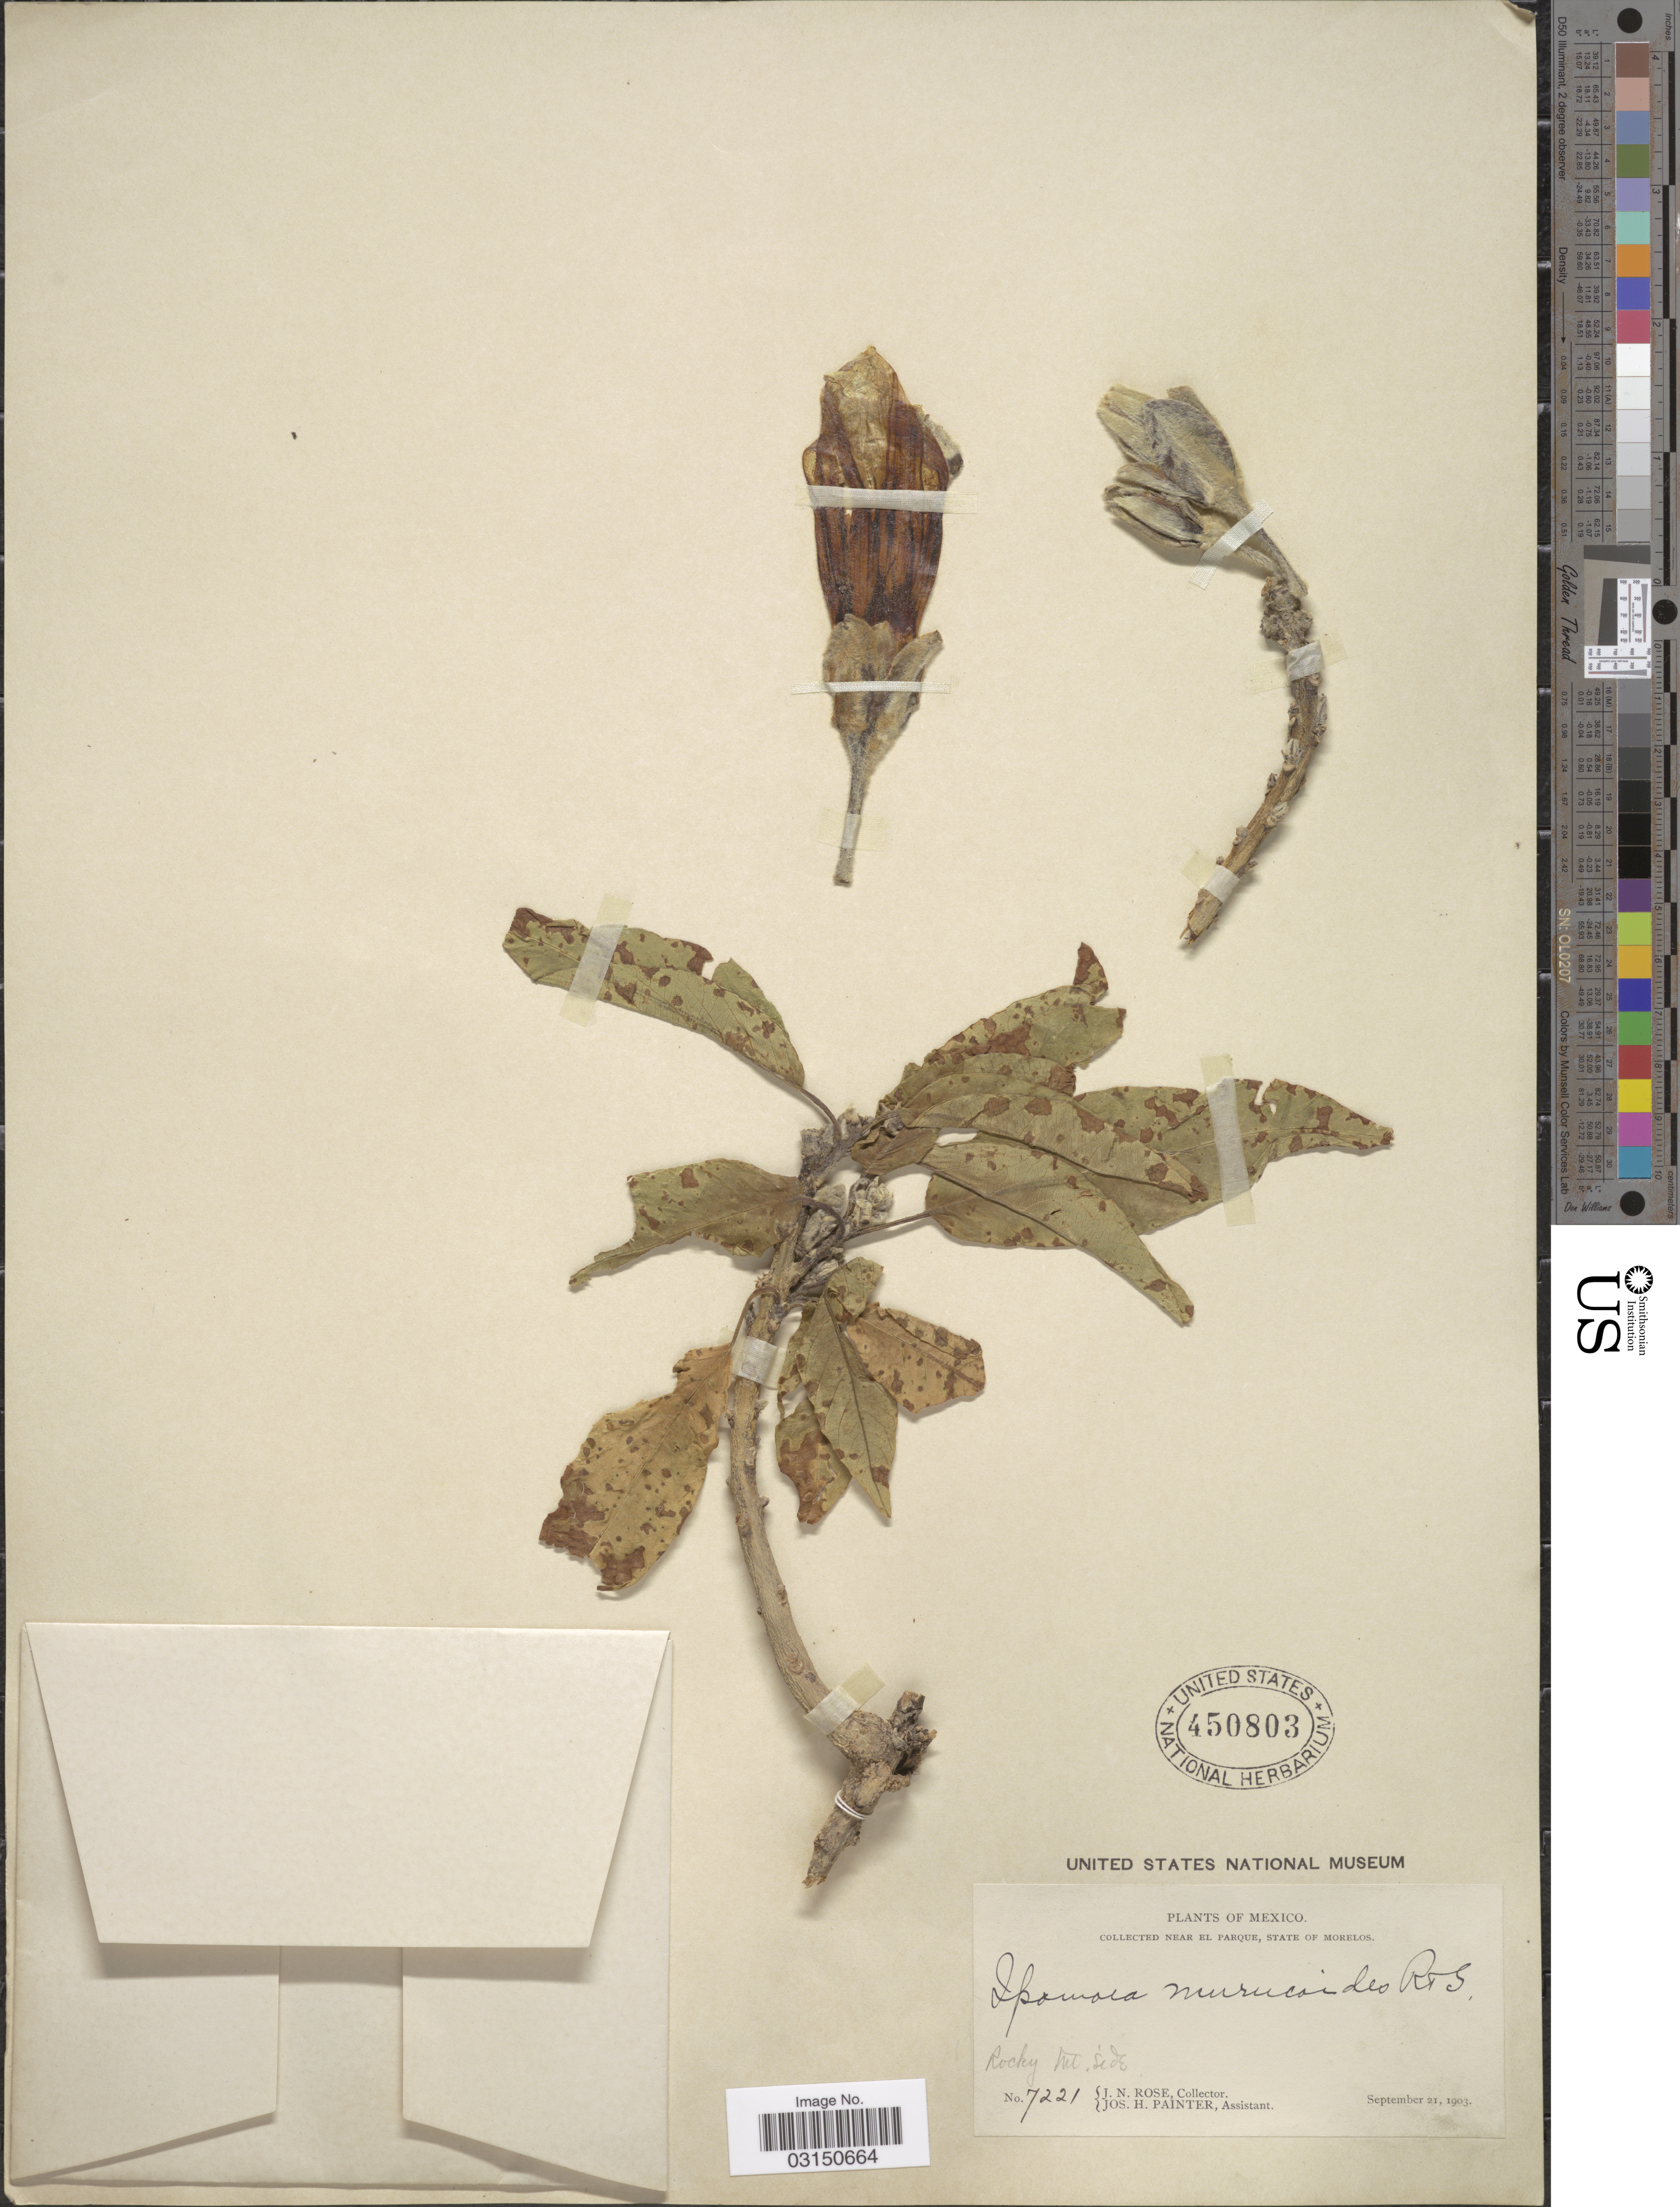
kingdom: Plantae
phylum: Tracheophyta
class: Magnoliopsida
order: Solanales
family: Convolvulaceae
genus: Ipomoea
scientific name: Ipomoea murucoides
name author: Roem. & Schult.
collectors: J. N. Rose & J. H. Painter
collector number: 7221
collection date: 1903-09-21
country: Mexico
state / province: Morelos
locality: Near El Parque. Rocky Mt. Side.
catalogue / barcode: US 450803